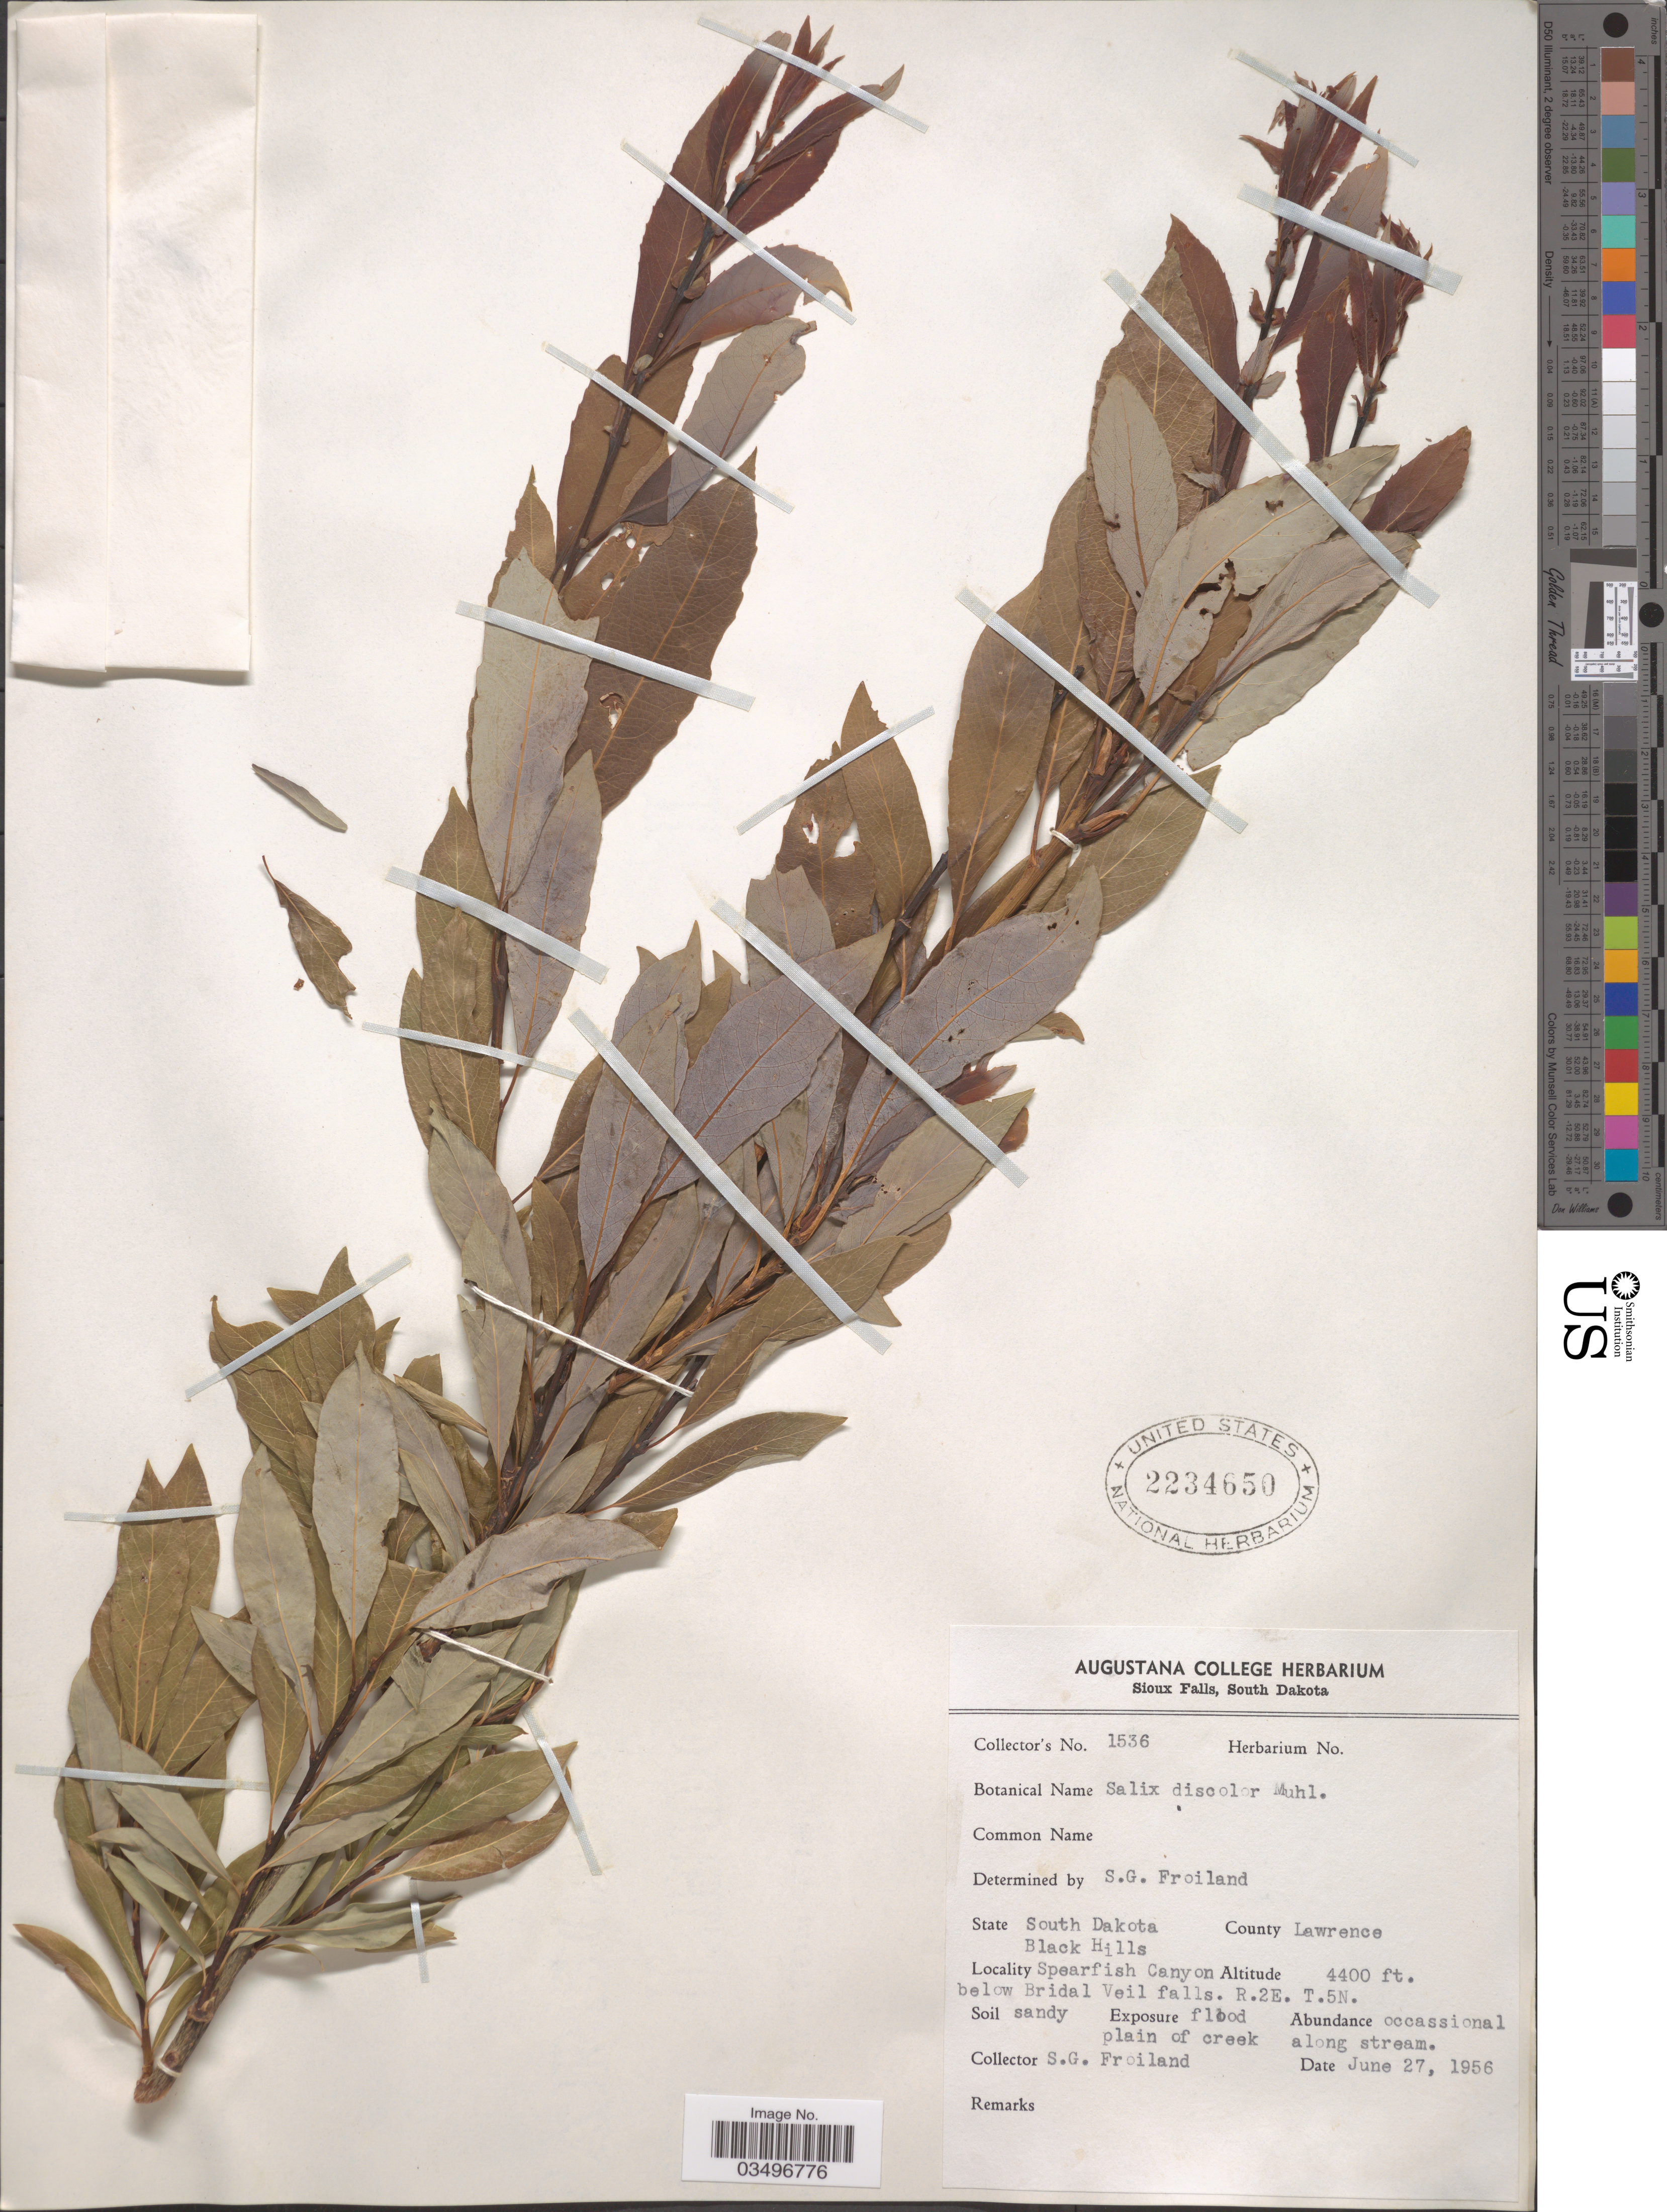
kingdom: Plantae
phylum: Tracheophyta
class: Magnoliopsida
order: Malpighiales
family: Salicaceae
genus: Salix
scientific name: Salix discolor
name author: Muhl.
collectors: S. Froiland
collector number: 1536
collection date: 1956-06-27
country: United States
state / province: South Dakota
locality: Black Hills. County Lawrence. Spearfish Canyon below Bridal Veil falls. R.2E. T.5N.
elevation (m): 1341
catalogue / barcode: US 2234650